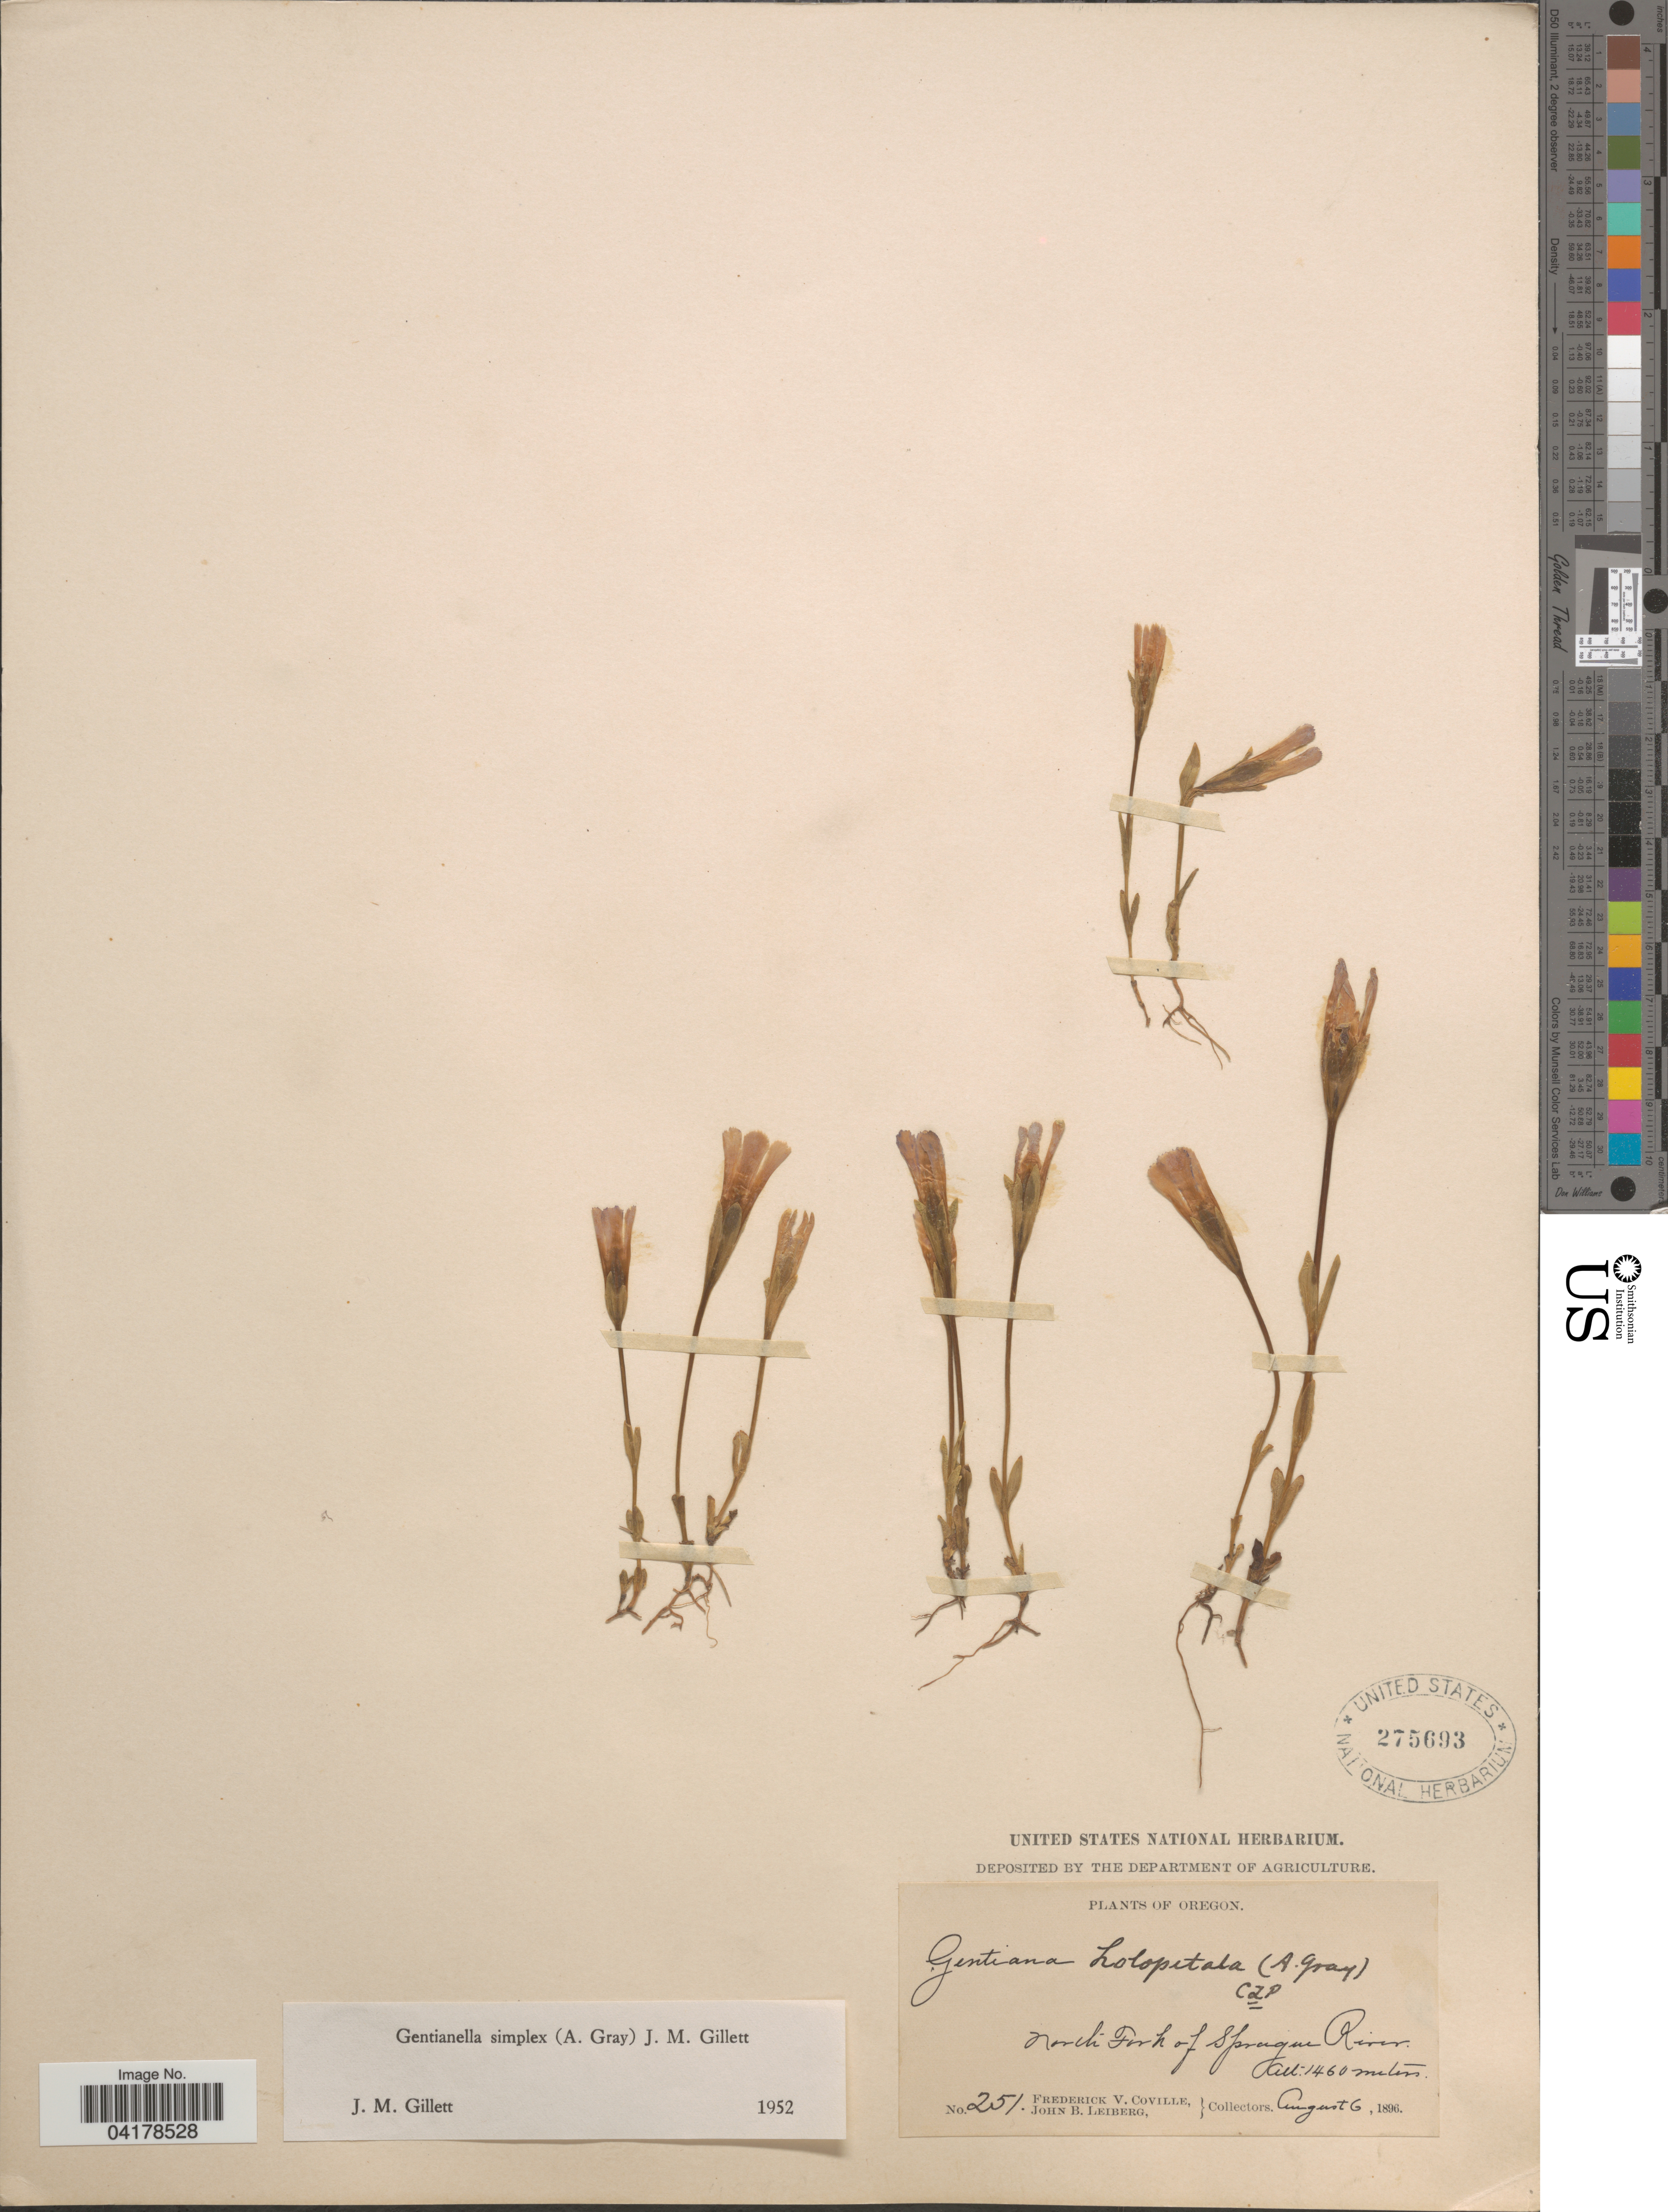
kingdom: Plantae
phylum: Tracheophyta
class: Magnoliopsida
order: Gentianales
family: Gentianaceae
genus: Gentianella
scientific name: Gentianella simplex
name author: (A. Gray) J.M. Gillett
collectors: F. V. Coville & J. B. Leiberg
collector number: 251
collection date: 1896-08-06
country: United States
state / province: Oregon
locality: North Fork of Sprague River.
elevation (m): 1460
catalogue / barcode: US 275693